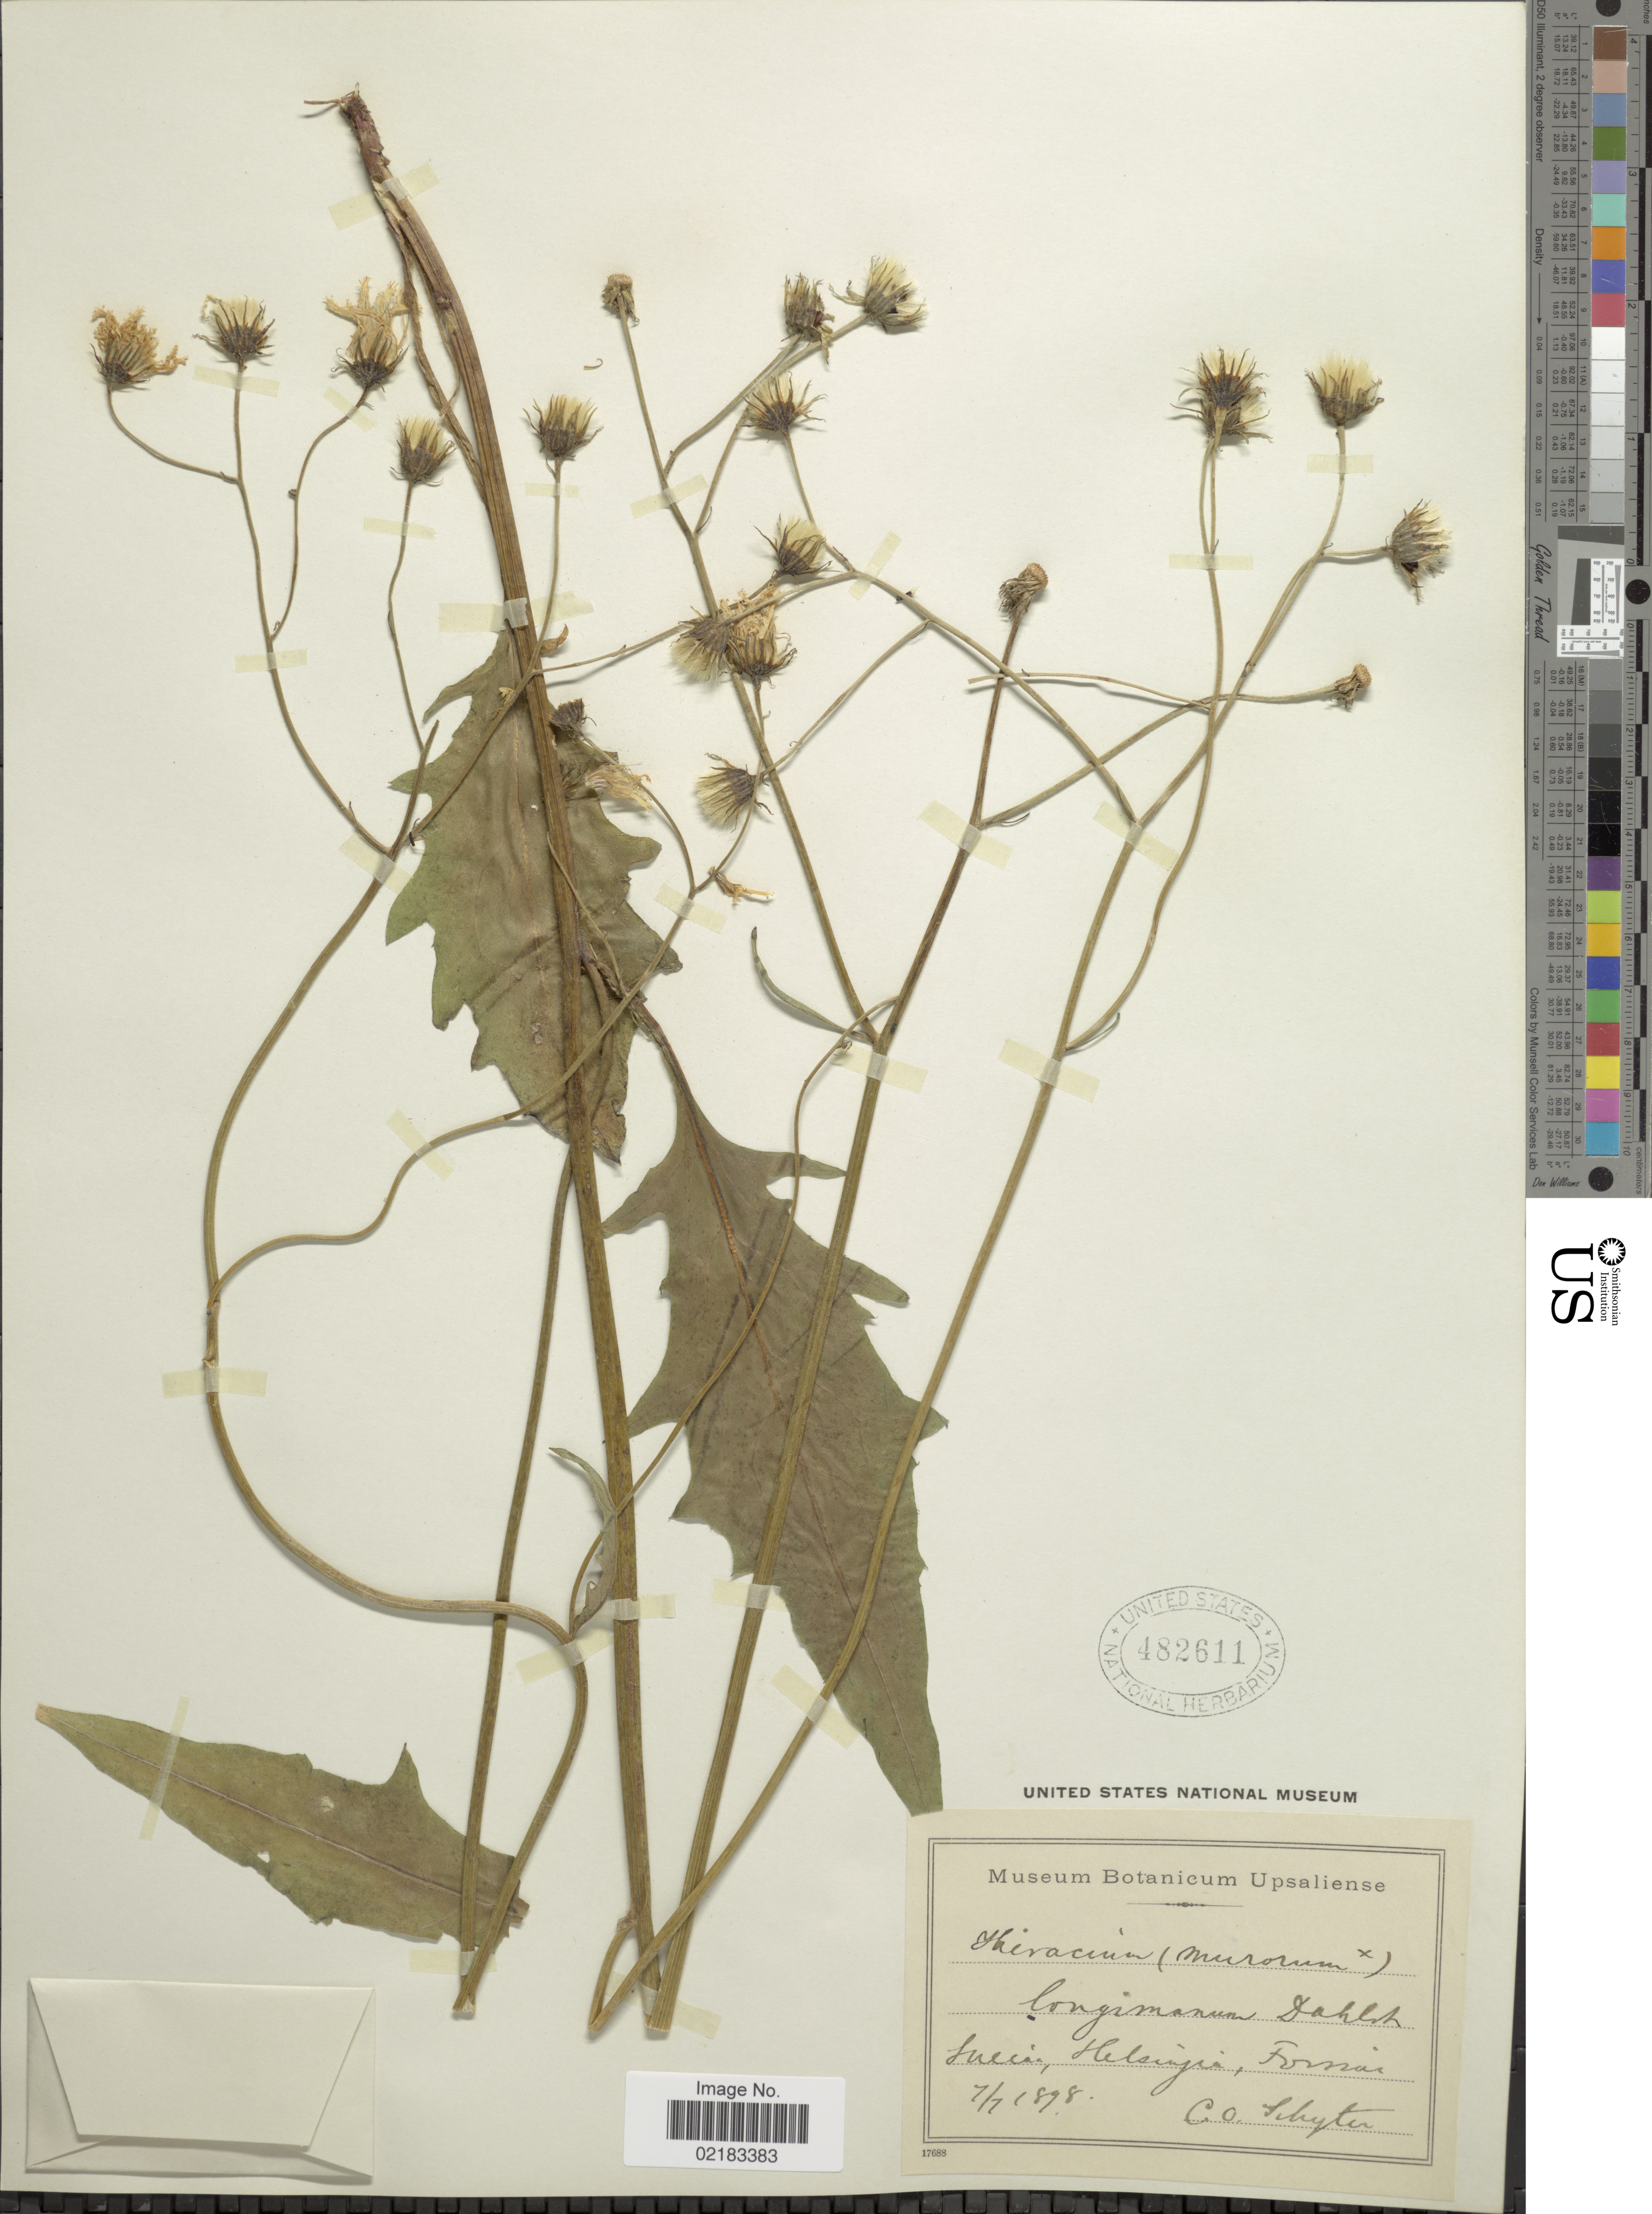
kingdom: Plantae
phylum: Tracheophyta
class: Magnoliopsida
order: Asterales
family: Asteraceae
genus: Hieracium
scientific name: Hieracium murorum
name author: L.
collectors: C. Schlyter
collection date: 1898-07-07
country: Sweden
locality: Suecia: Helsingia, Forrsa.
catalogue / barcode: US 482611